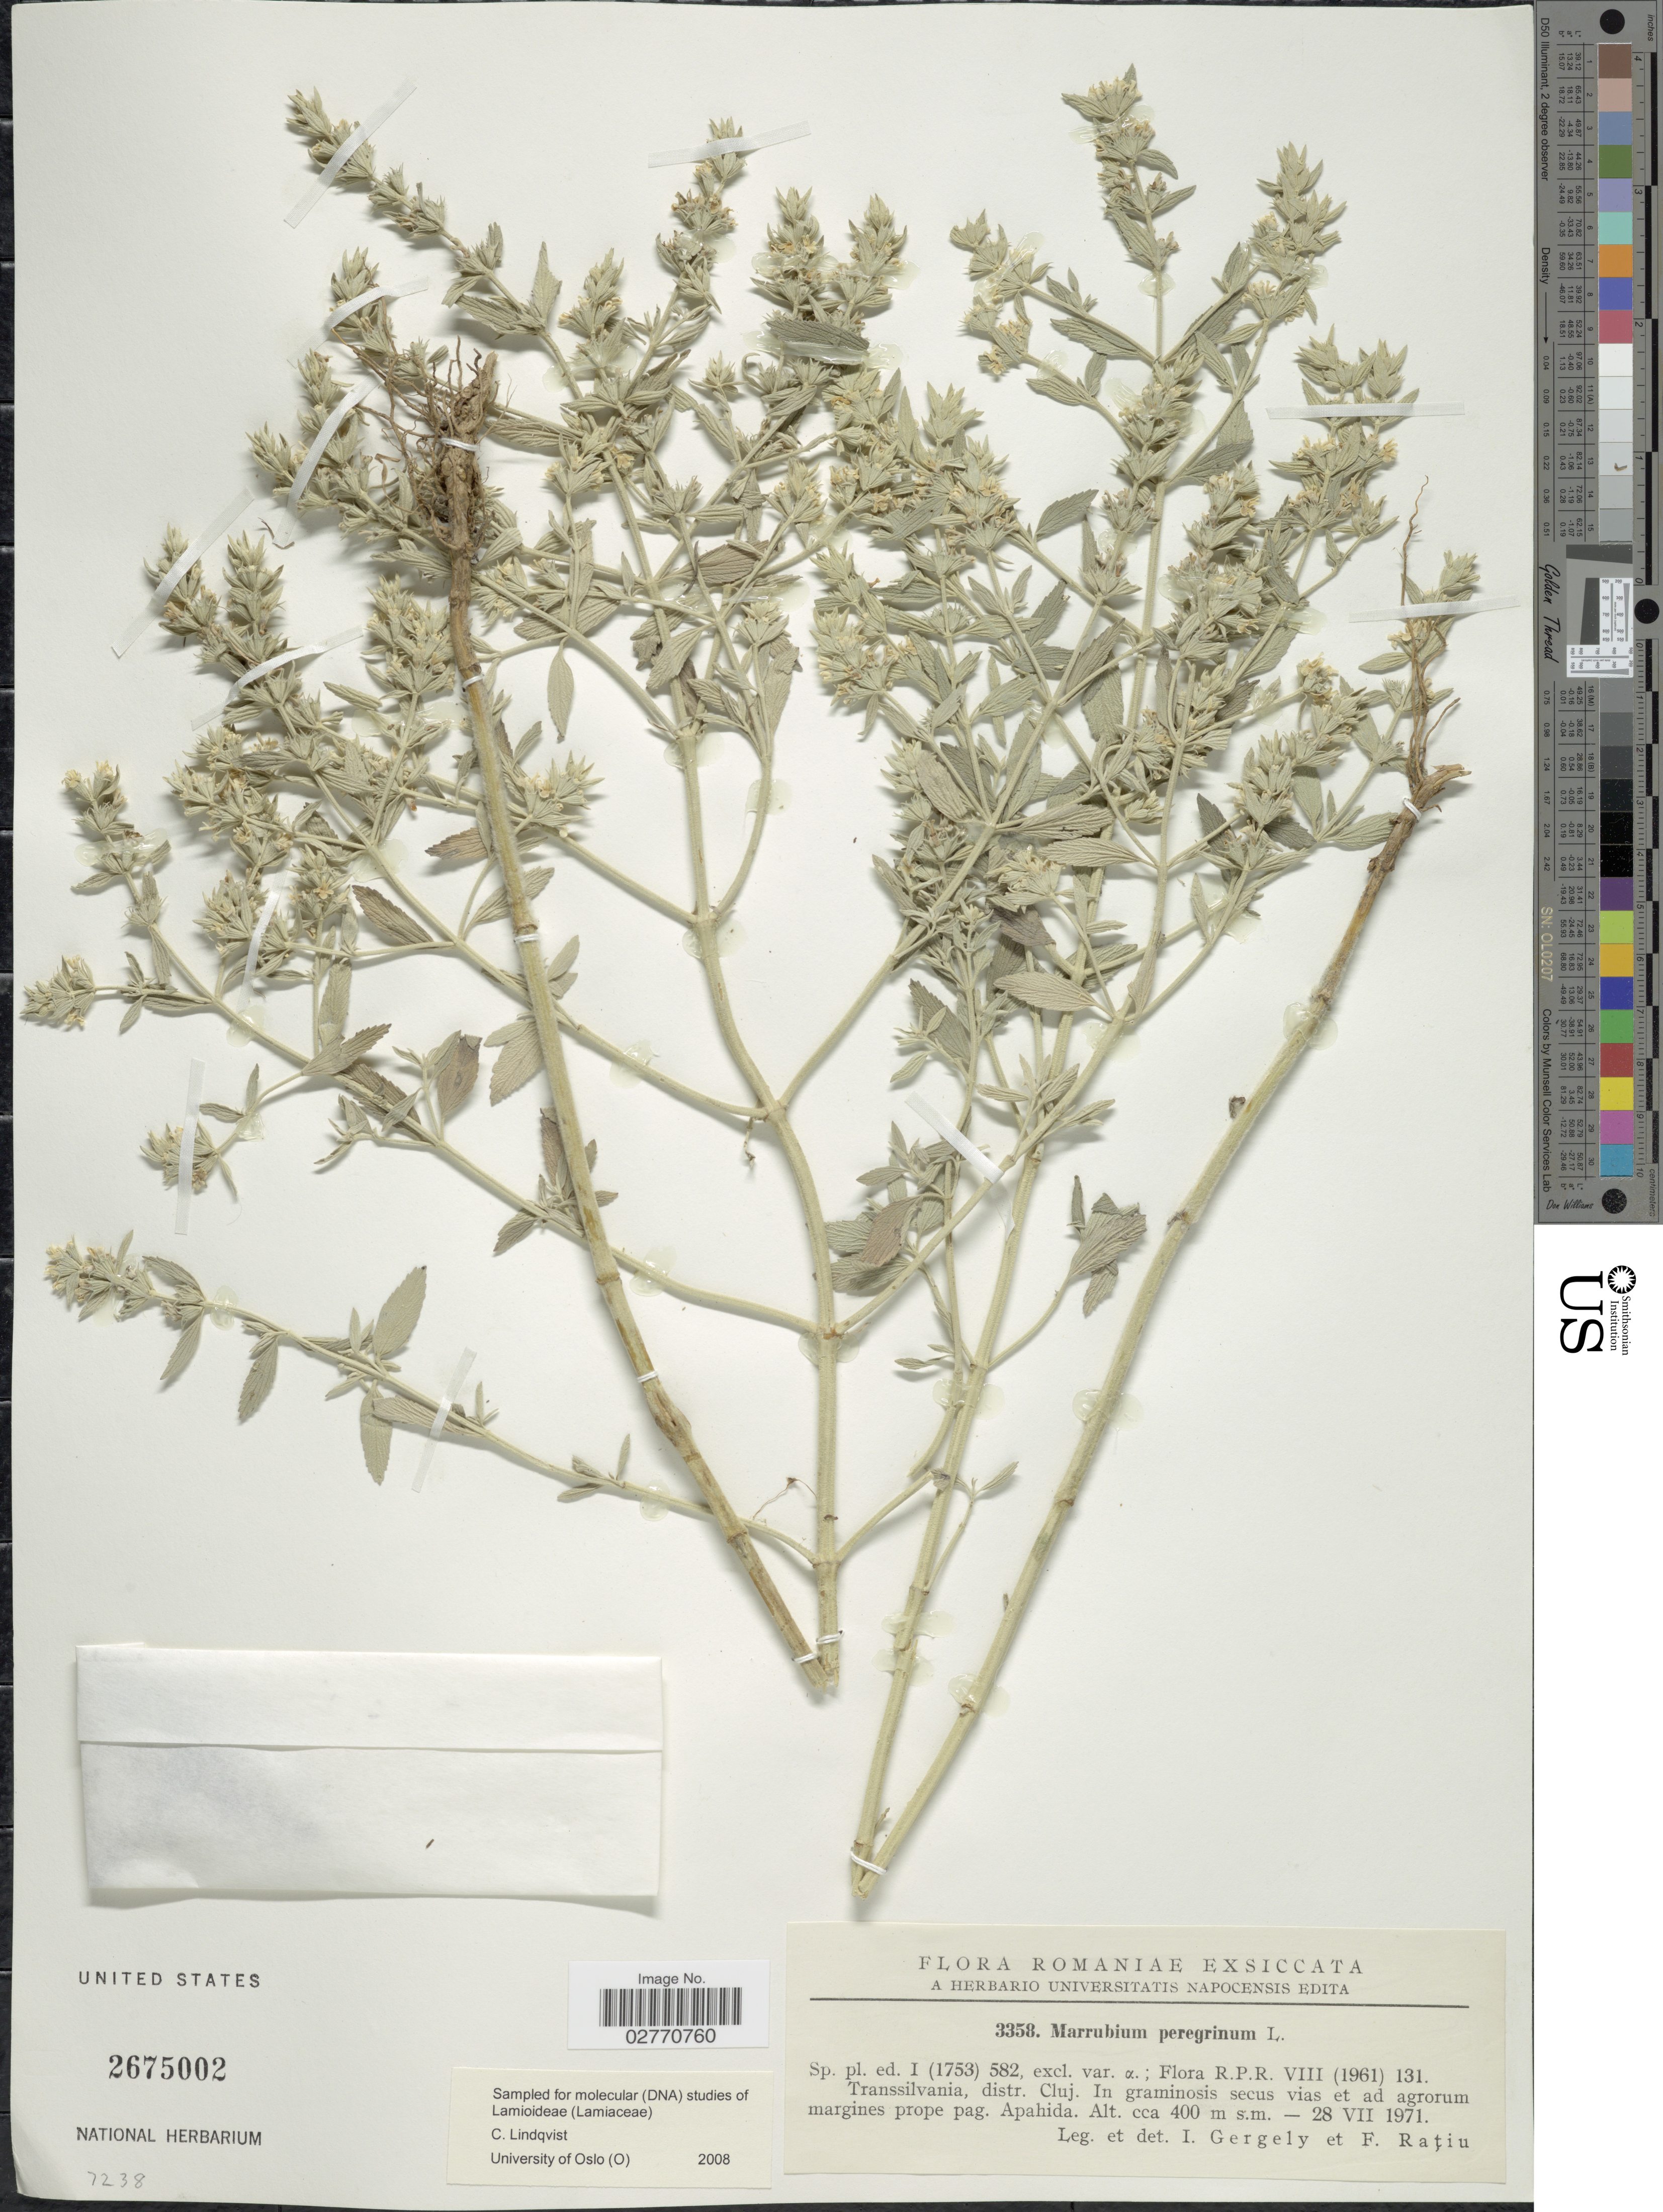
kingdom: Plantae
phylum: Tracheophyta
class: Magnoliopsida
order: Lamiales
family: Lamiaceae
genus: Marrubium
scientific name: Marrubium peregrinum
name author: L.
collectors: I. Gergely & F. Ratiu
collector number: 3358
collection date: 1971-07-28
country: Romania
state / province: Cluj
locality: Transsilvania, distr. Cluj. In graminosis secus vias et ad agrorum margines prope pag. Apahida.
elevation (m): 400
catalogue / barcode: US 2675002